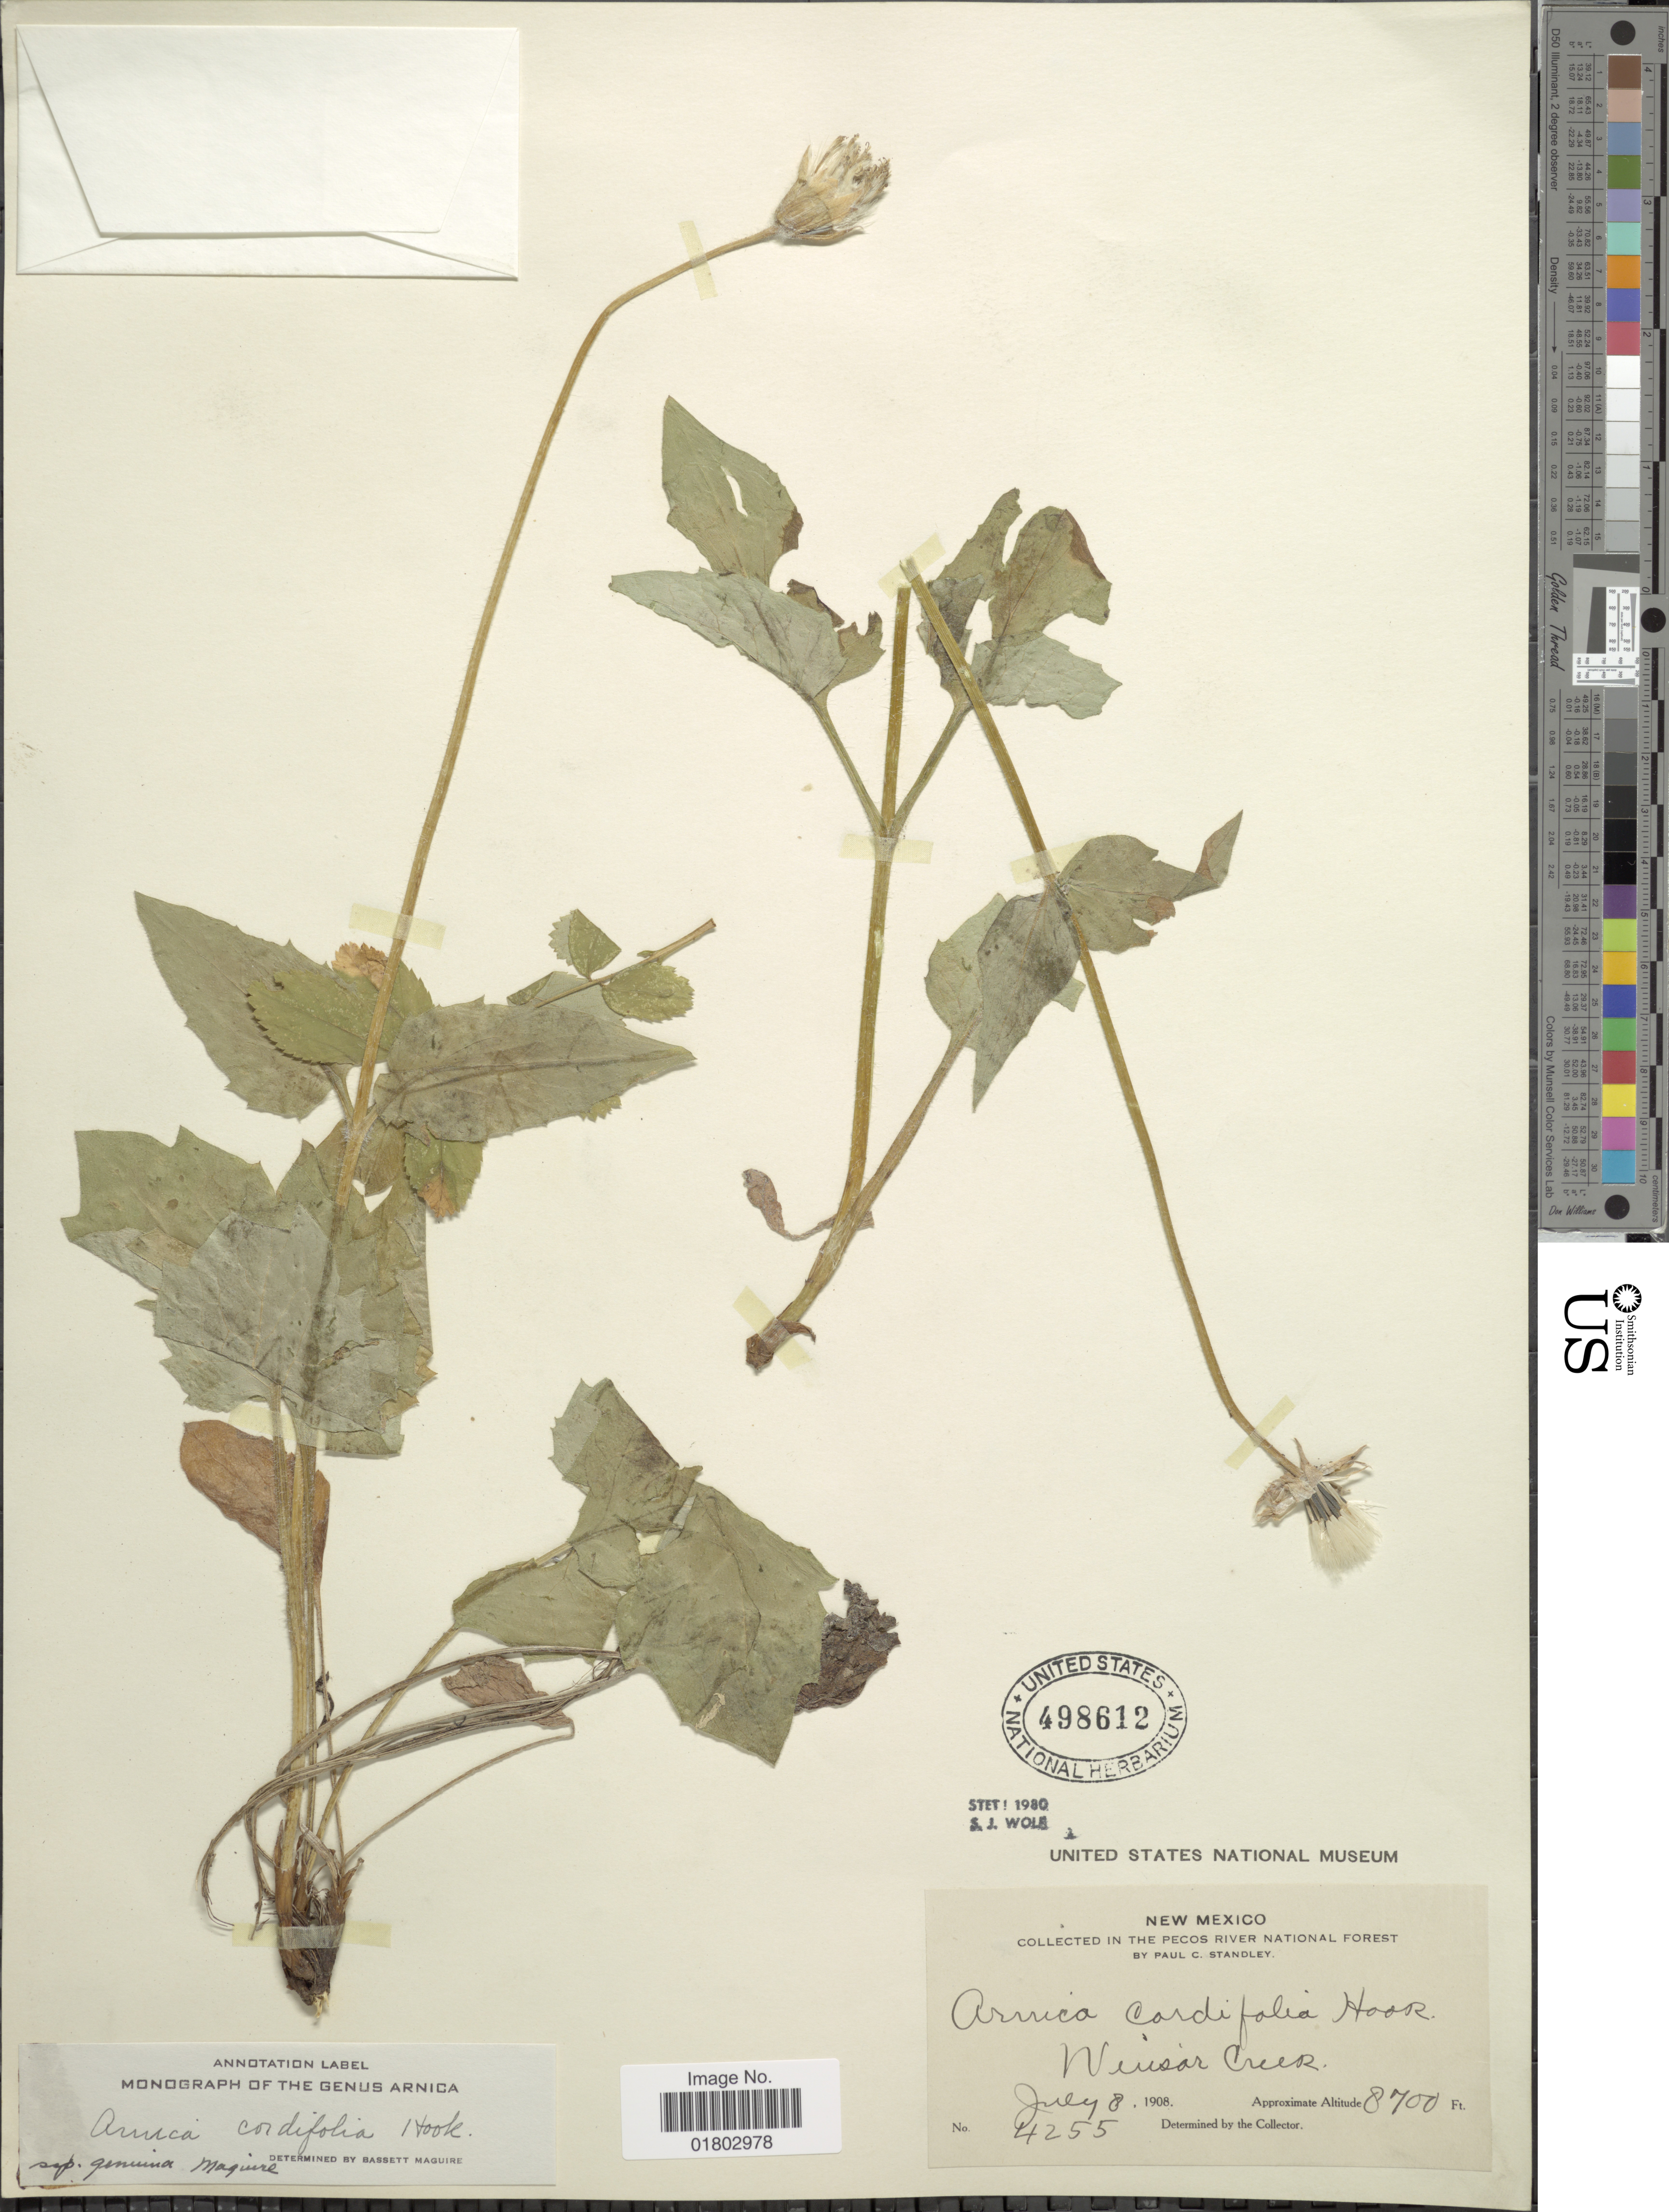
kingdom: Plantae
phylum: Tracheophyta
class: Magnoliopsida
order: Asterales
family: Asteraceae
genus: Arnica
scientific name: Arnica cordifolia subsp. genuina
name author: Maguire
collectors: P. C. Standley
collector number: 4255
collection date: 1908-07-08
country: United States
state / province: New Mexico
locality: In the Pecos River National Forest, Winsor Creek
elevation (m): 2652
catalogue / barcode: US 498612